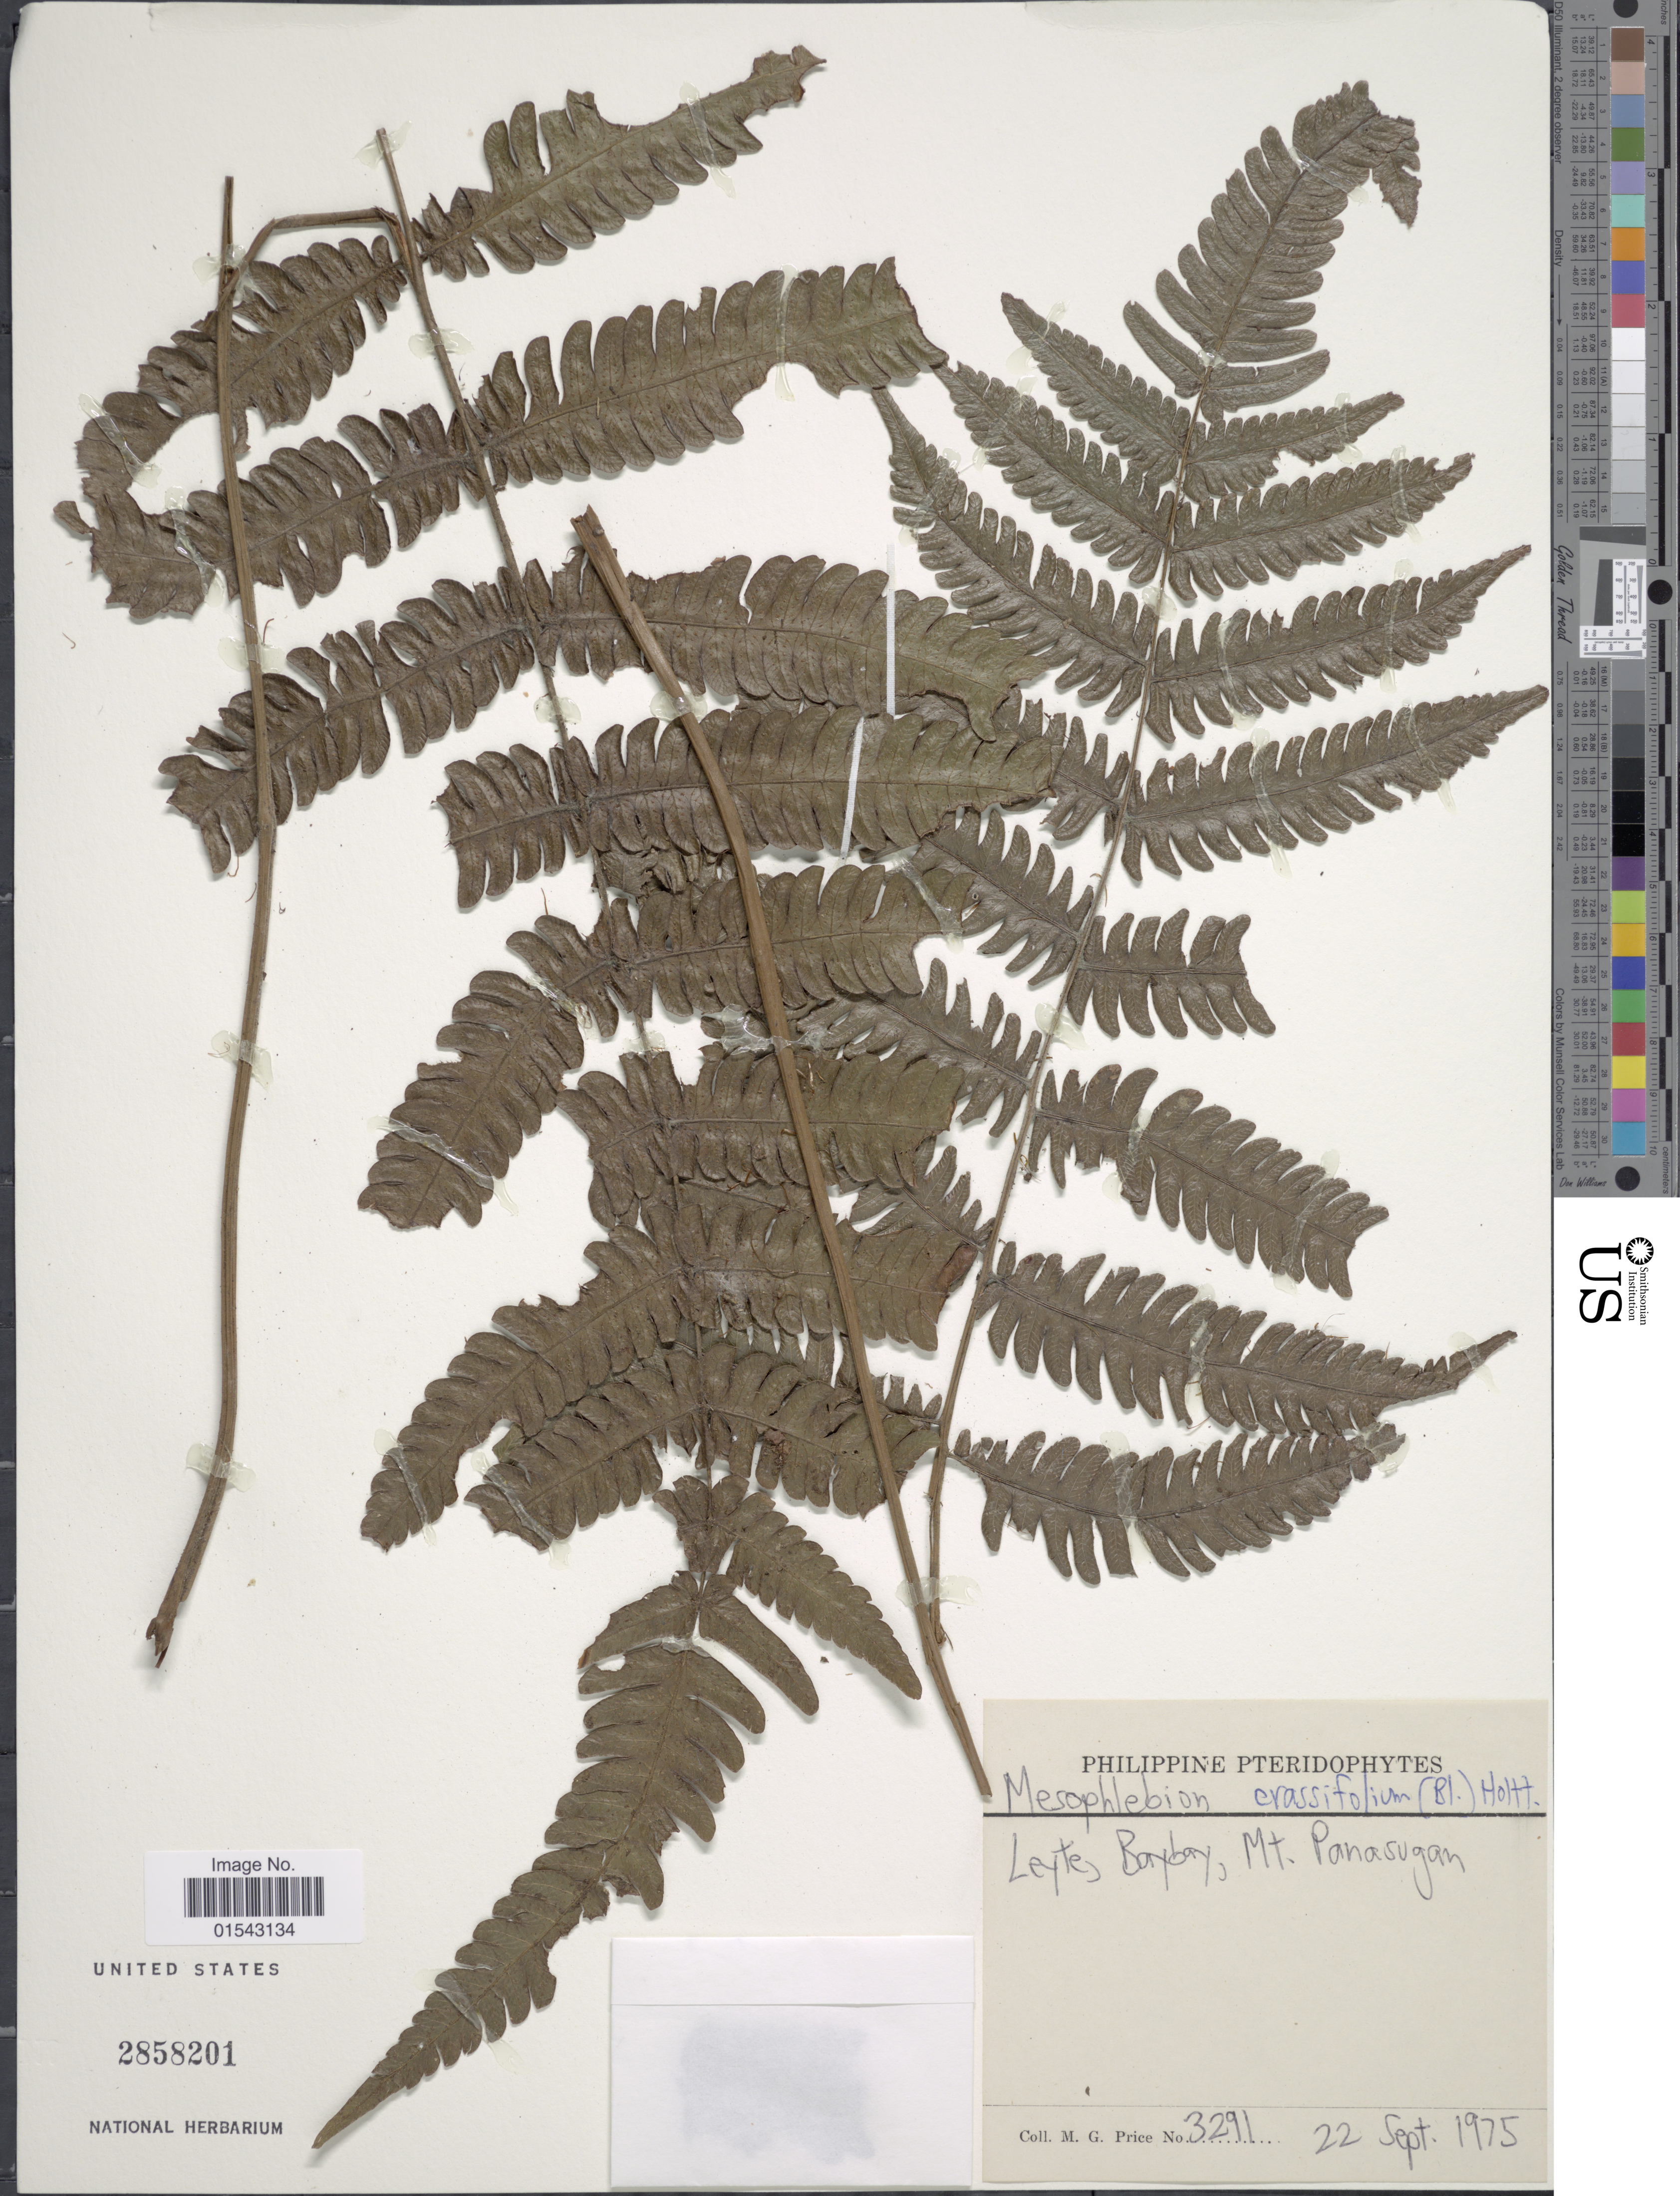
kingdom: Plantae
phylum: Tracheophyta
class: Polypodiopsida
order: Polypodiales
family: Thelypteridaceae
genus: Mesophlebion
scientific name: Mesophlebion crassifolium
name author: (Blume) Holttum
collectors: M. G. Price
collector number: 3291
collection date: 1975-09-22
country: Philippines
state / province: Eastern Visayas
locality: Leyte, Baybay, Mt. Panasugan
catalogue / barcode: US 2858201